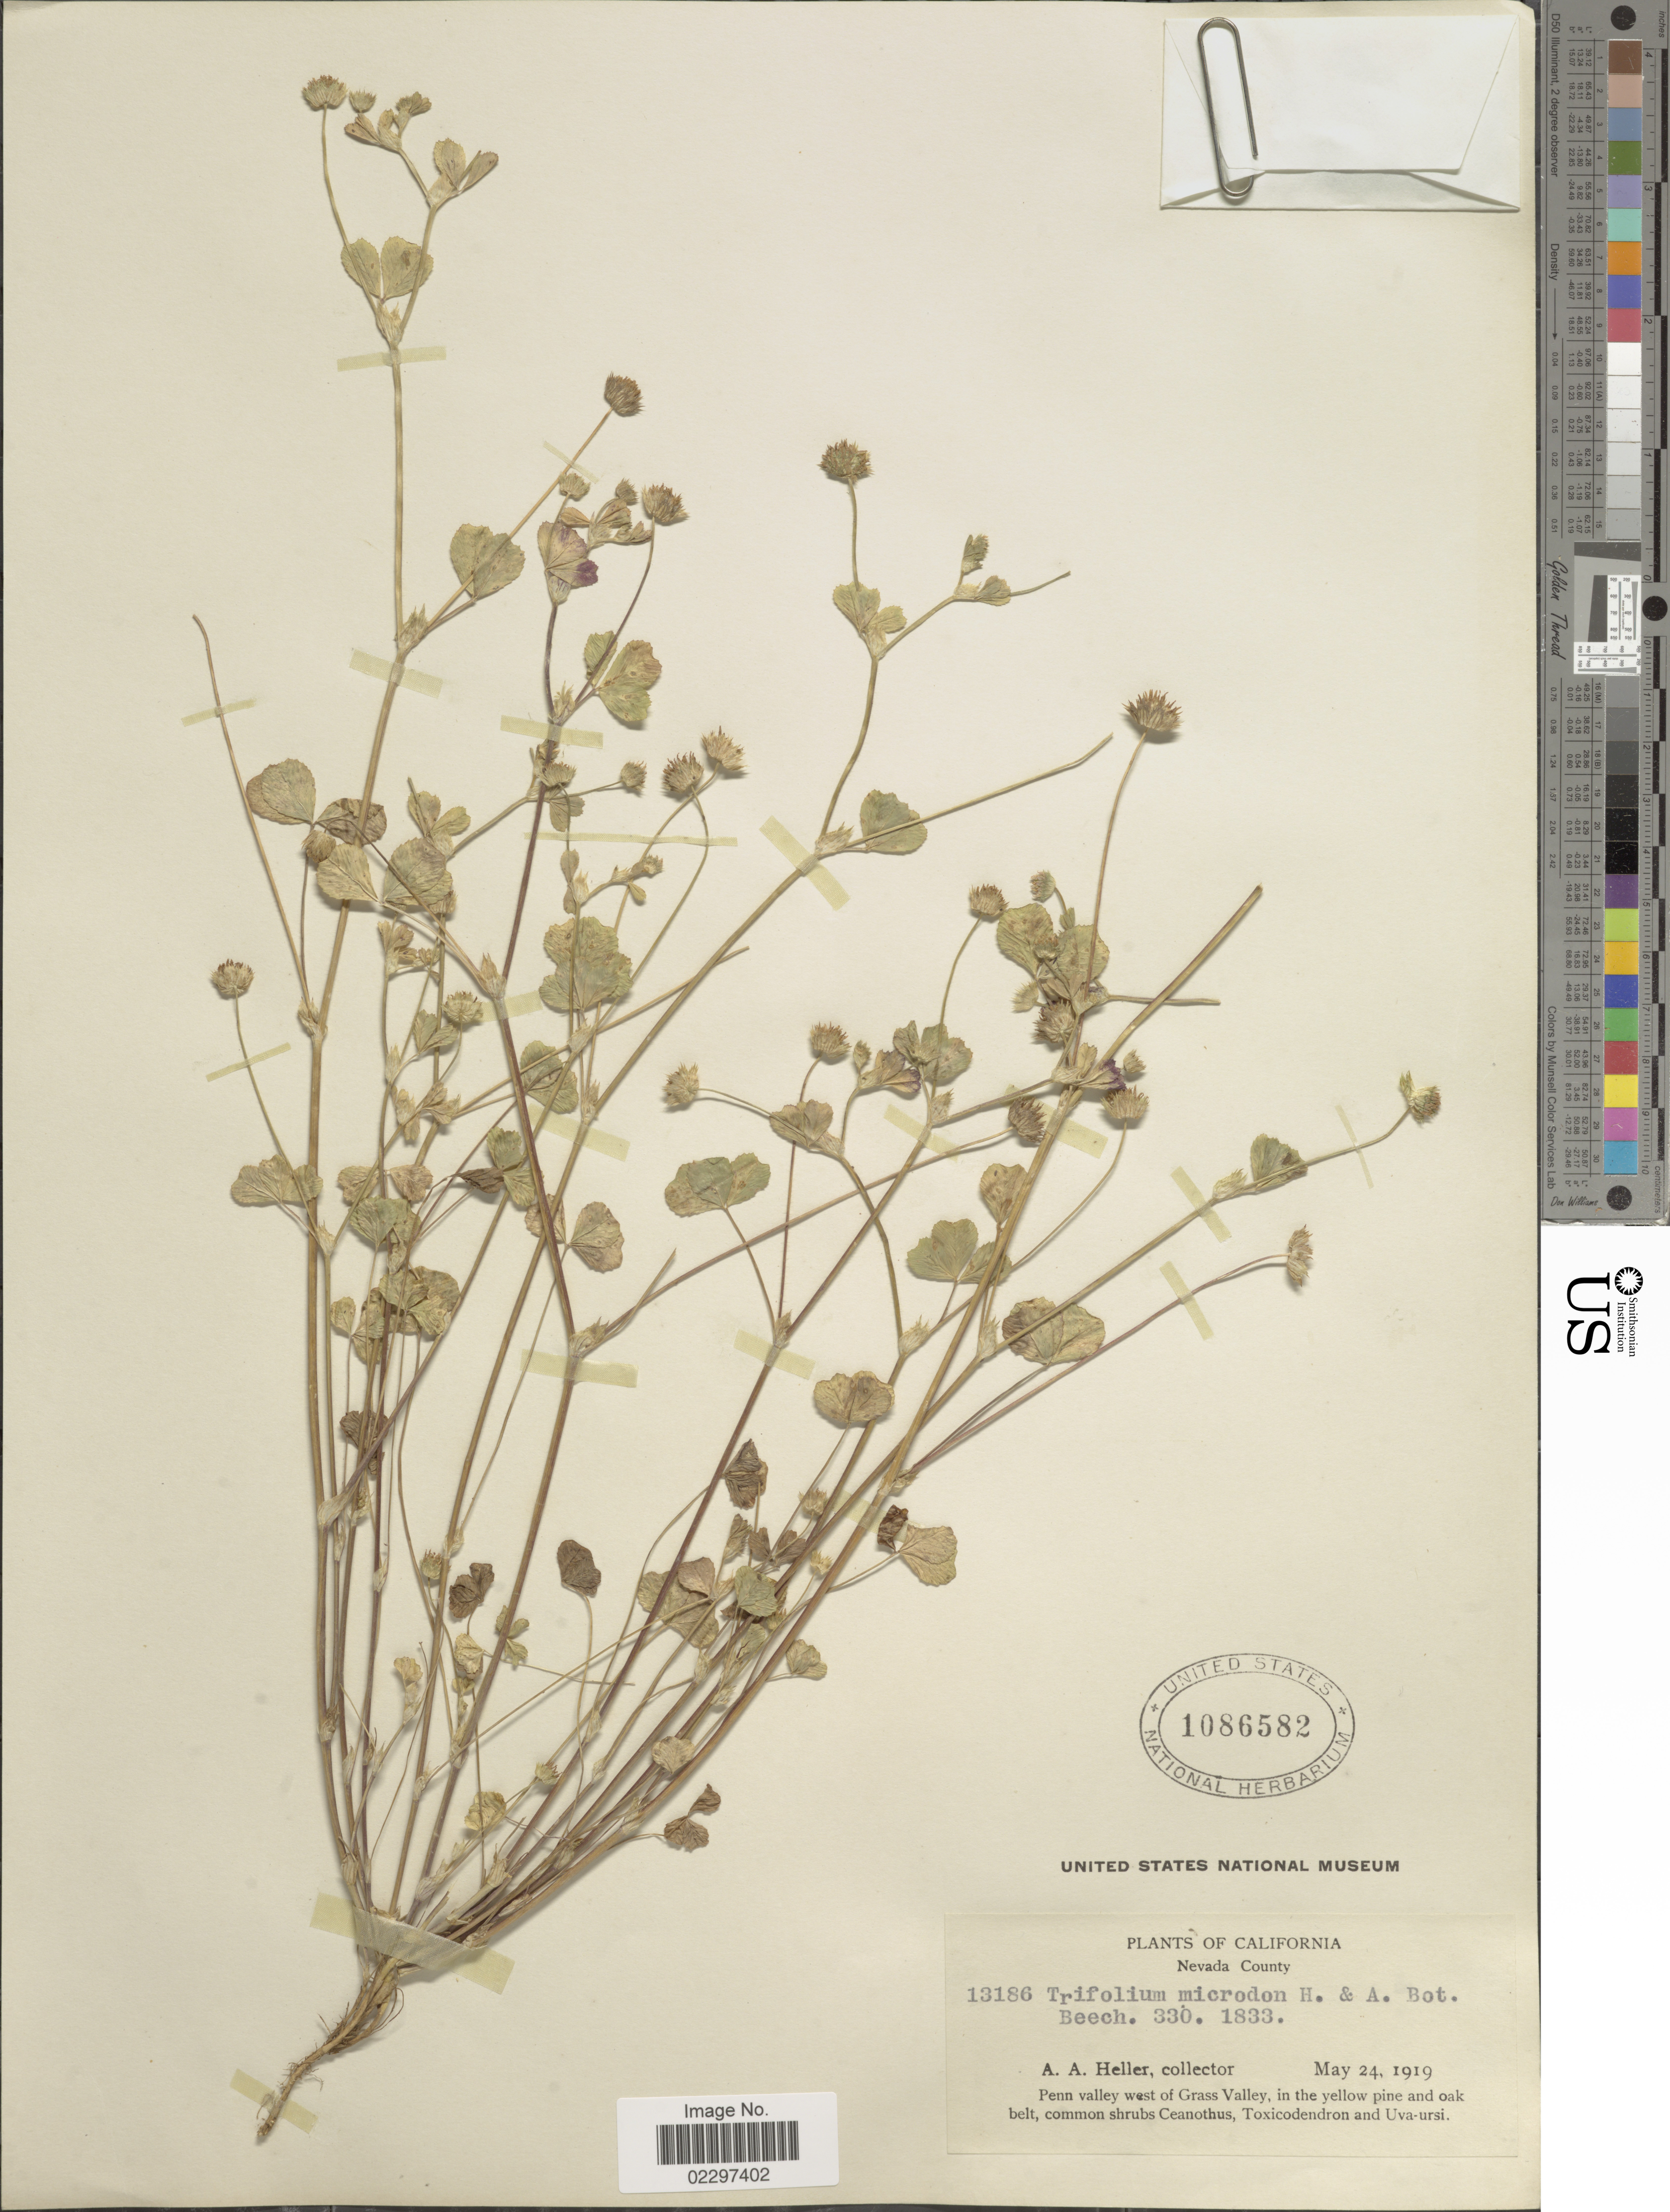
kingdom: Plantae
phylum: Tracheophyta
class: Magnoliopsida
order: Fabales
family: Fabaceae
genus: Trifolium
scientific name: Trifolium microdon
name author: Hook. & Arn.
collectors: A. A. Heller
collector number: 13186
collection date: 1919-05-24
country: United States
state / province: California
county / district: Nevada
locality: Nevada County. Penn valley west of Grass Valley, in the yellow pine and oak belt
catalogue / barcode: US 1086582